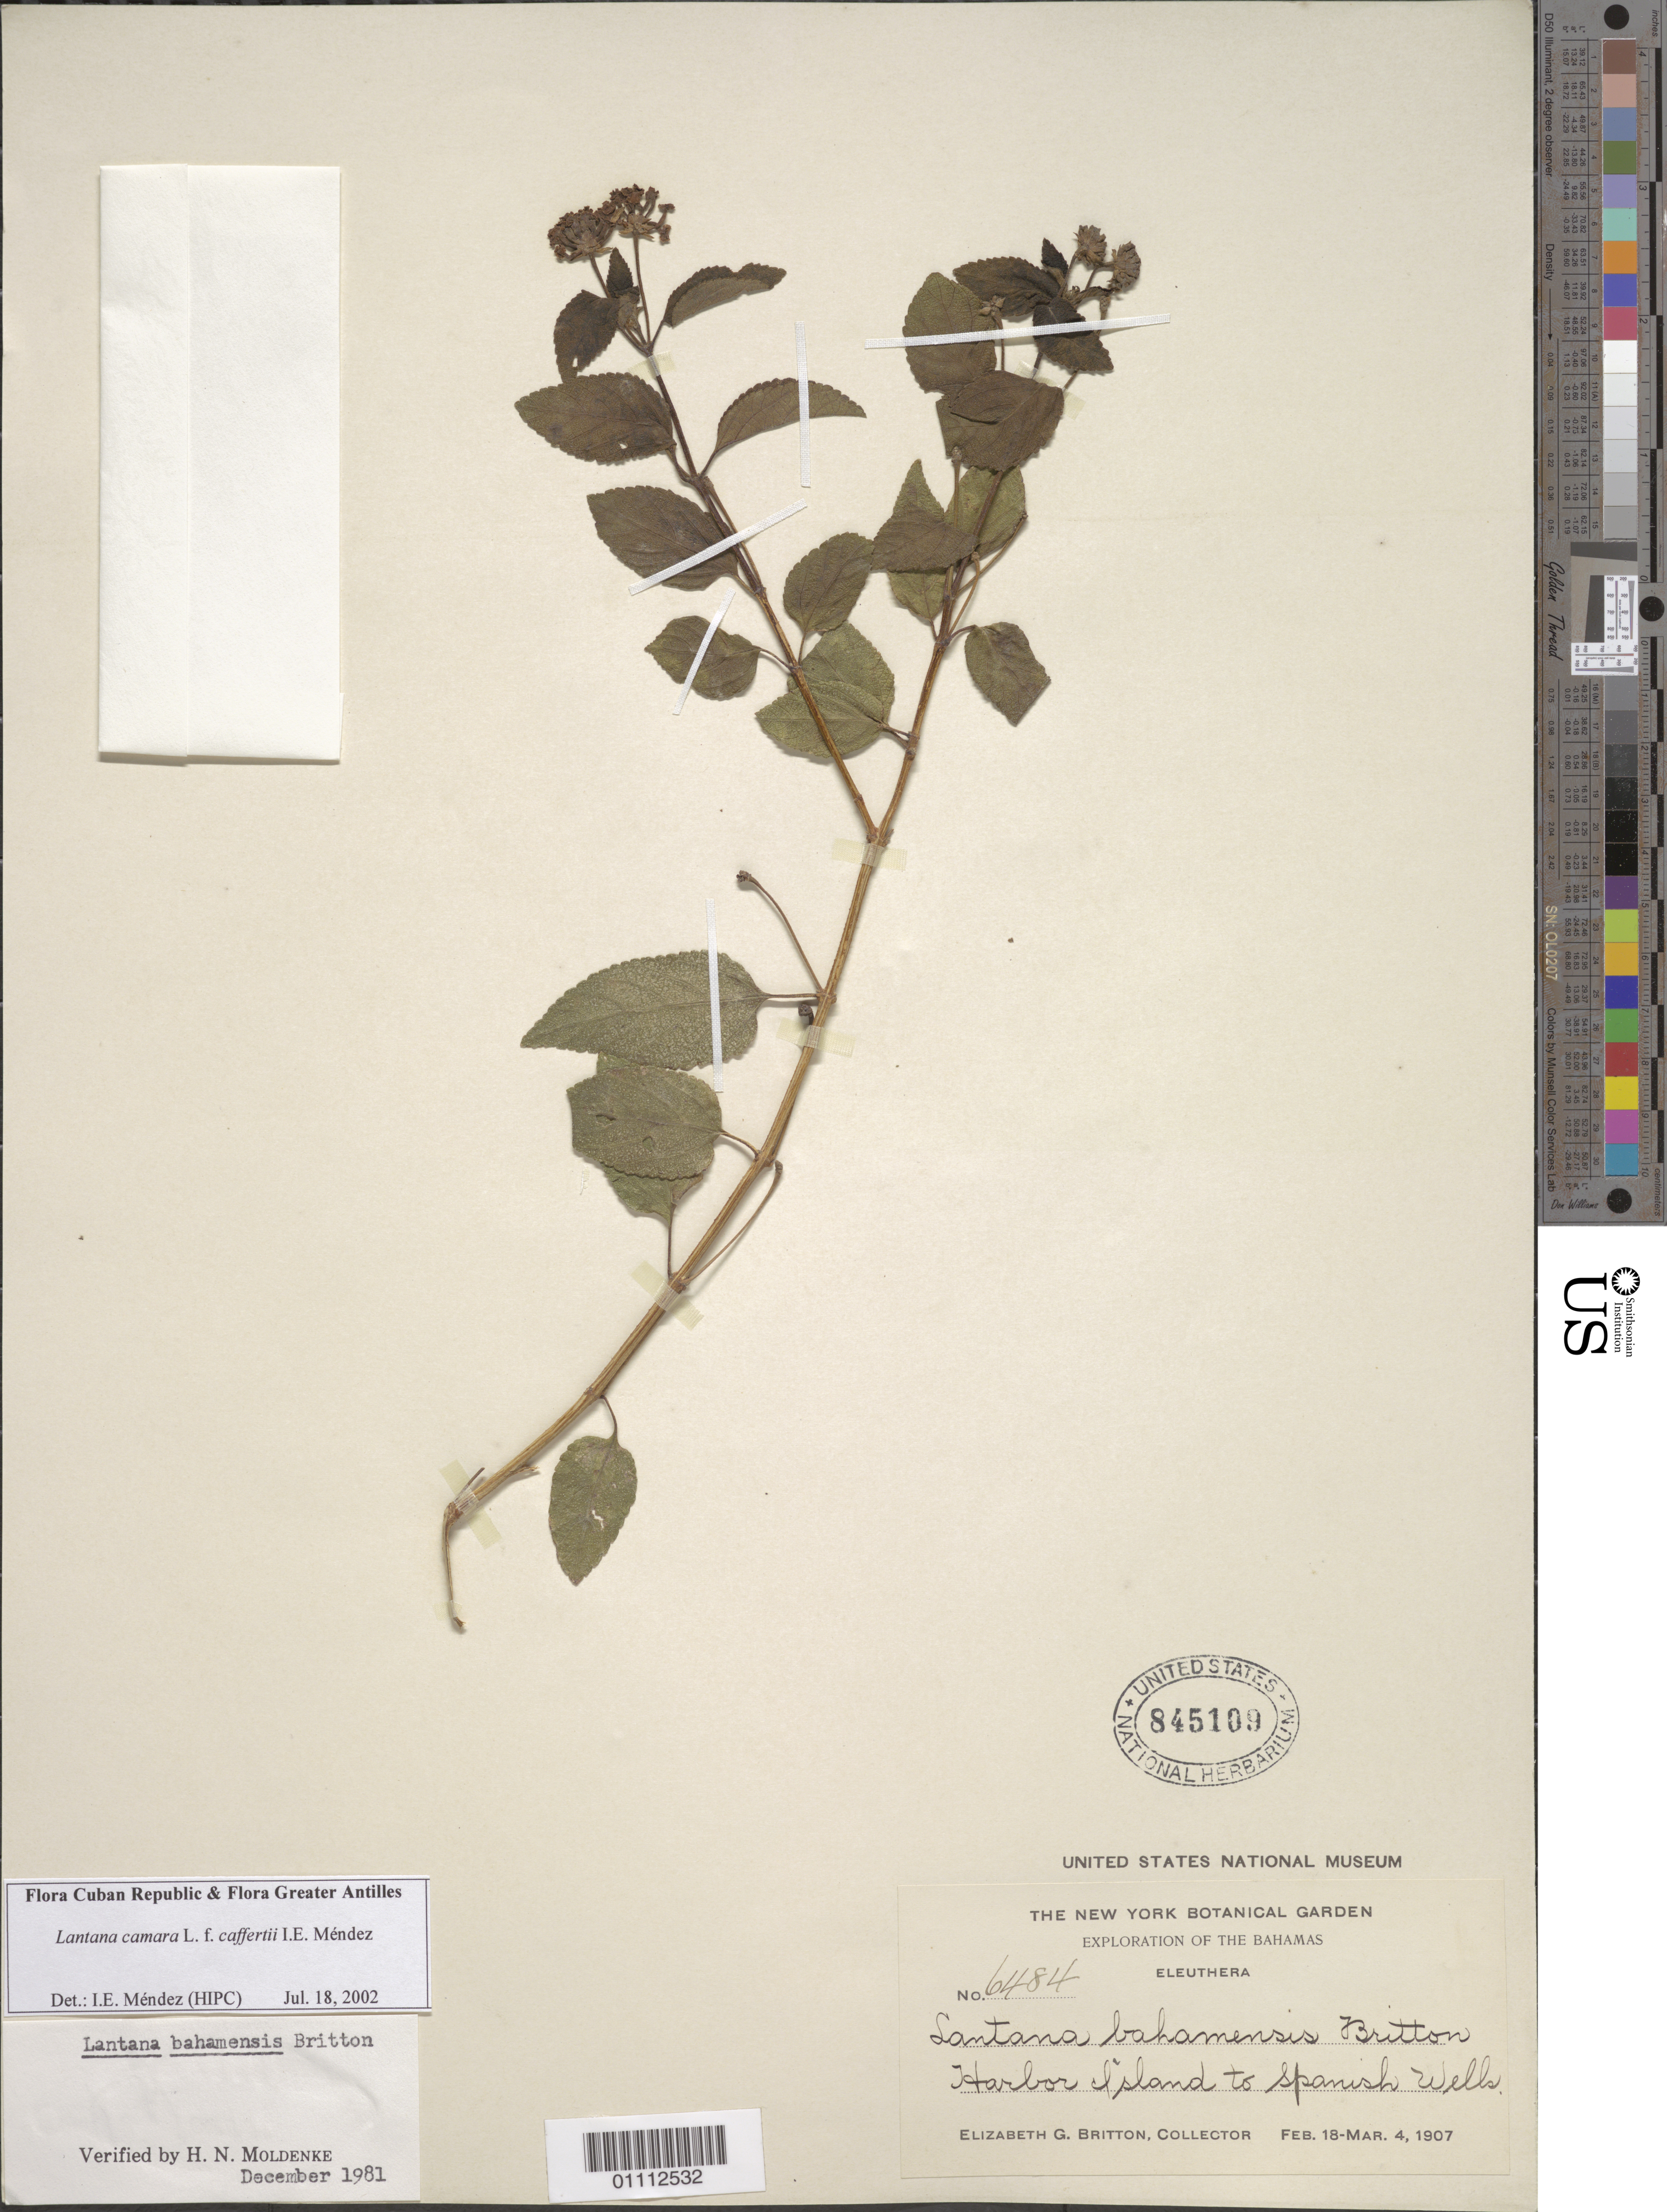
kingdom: Plantae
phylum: Tracheophyta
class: Magnoliopsida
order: Lamiales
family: Verbenaceae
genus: Lantana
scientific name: Lantana camara f. caffertyi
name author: I.E. Méndez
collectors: E. G. Britton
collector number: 6484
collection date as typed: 18 Feb 1907 to 04 Mar 1907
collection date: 1907-02-18/1907-03-04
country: Bahamas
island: Eleuthera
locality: Harbor Island to Spanish Wells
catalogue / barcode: US 845109